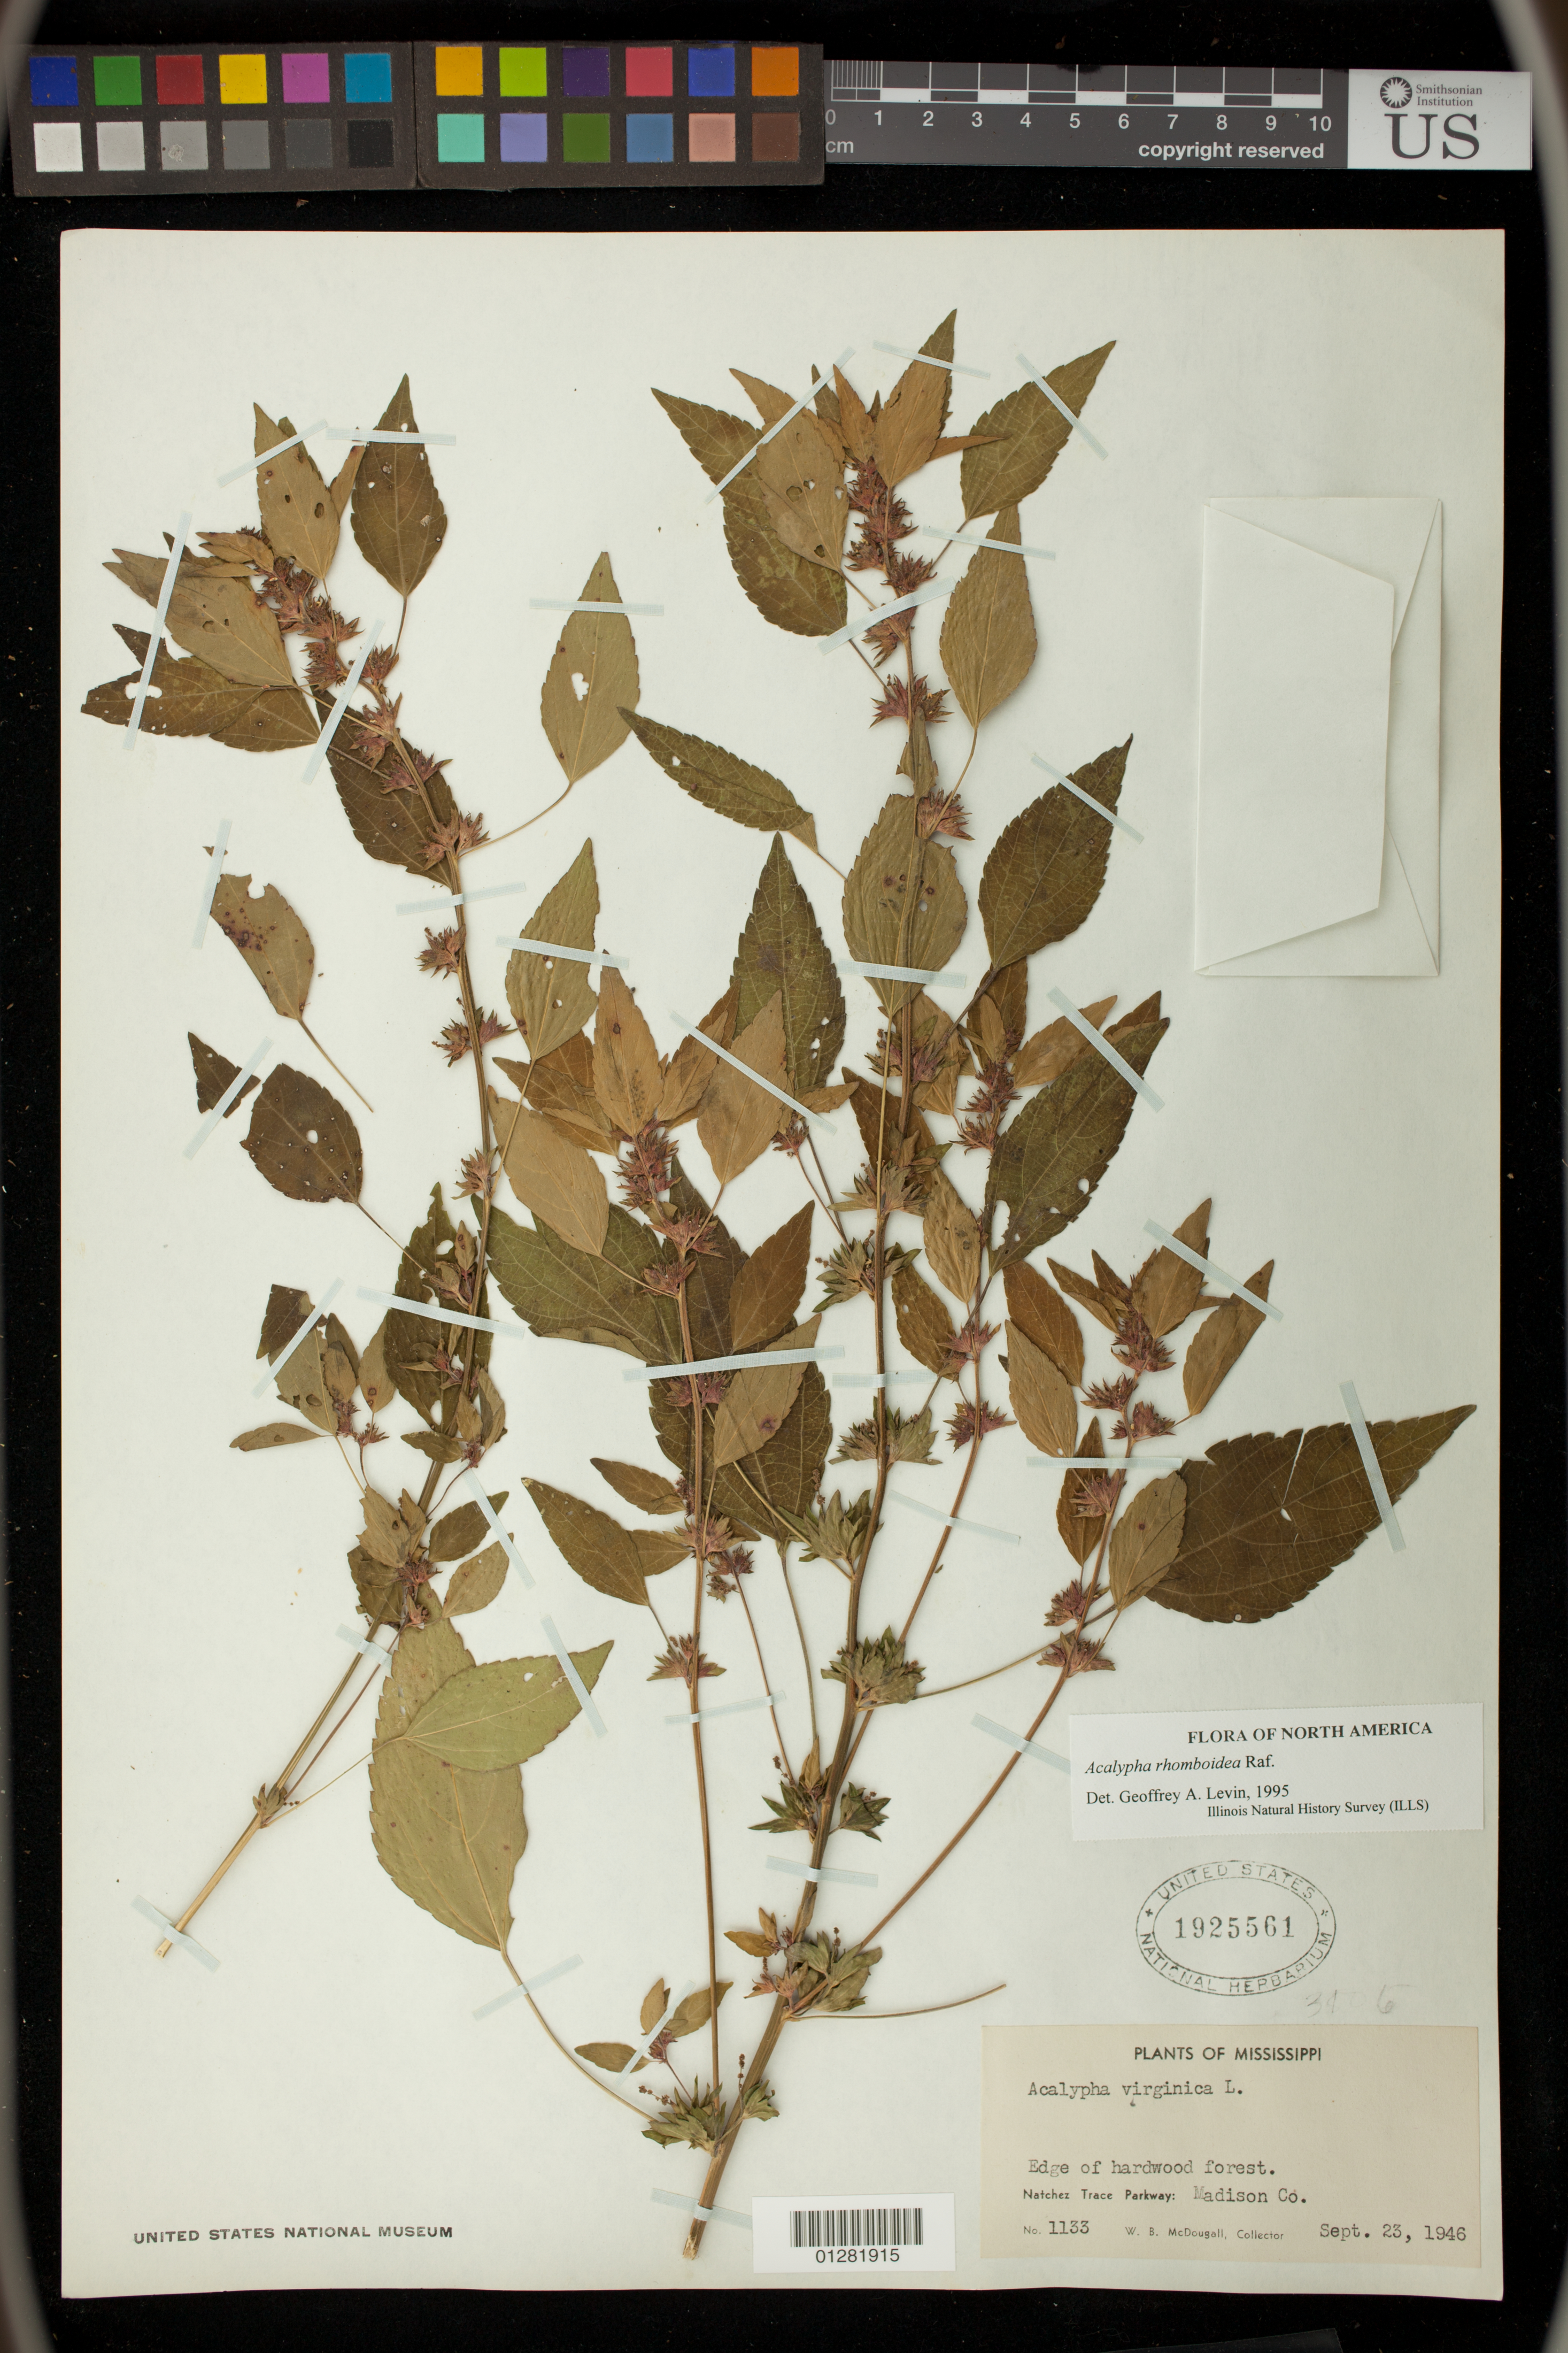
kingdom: Plantae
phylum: Tracheophyta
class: Magnoliopsida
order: Malpighiales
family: Euphorbiaceae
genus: Acalypha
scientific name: Acalypha rhomboidea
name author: Raf.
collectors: W. McDougall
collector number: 1133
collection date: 1946-09-23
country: United States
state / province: Mississippi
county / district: Madison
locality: Natchez Trace Parkway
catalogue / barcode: US 1925561